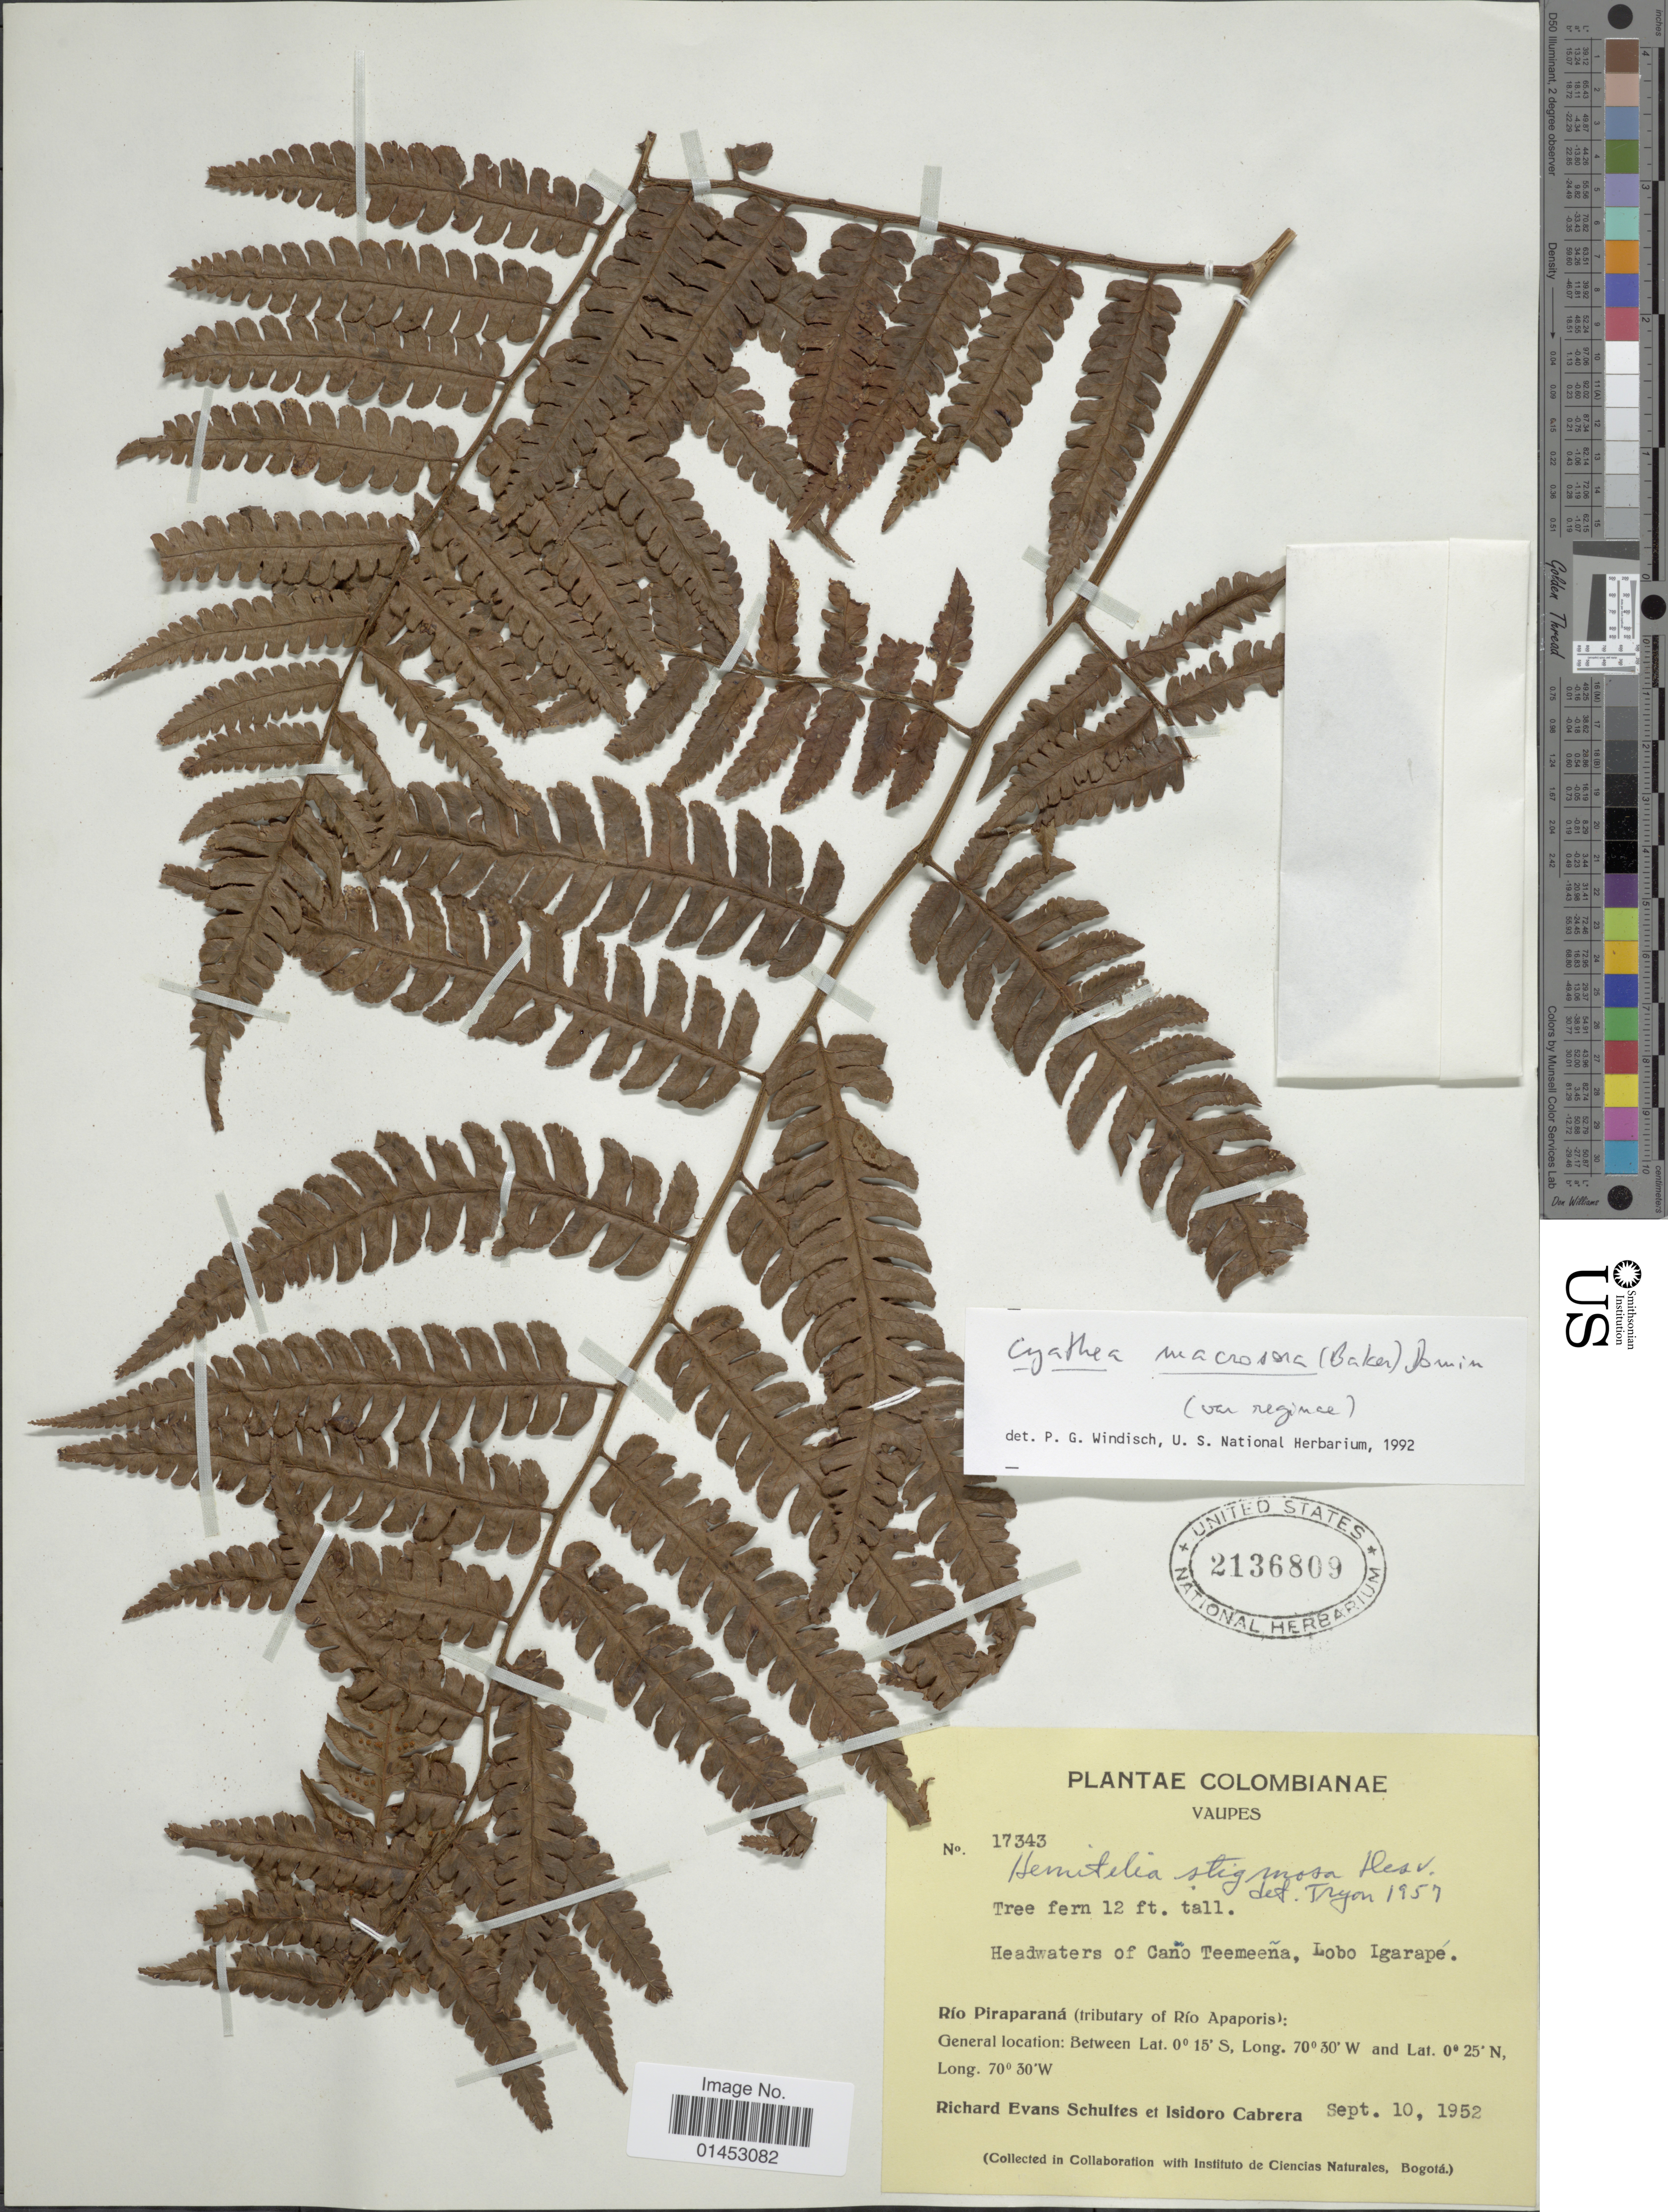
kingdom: Plantae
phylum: Tracheophyta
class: Polypodiopsida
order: Cyatheales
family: Cyatheaceae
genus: Cyathea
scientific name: Cyathea traillii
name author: (Baker) Domin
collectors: R. E. Schultes & I. Cabrera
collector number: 17343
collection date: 1952-09-10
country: Colombia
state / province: Vaupés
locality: Rio Piraparaná(tributary of Rio Apaporis)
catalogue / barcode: US 2136809